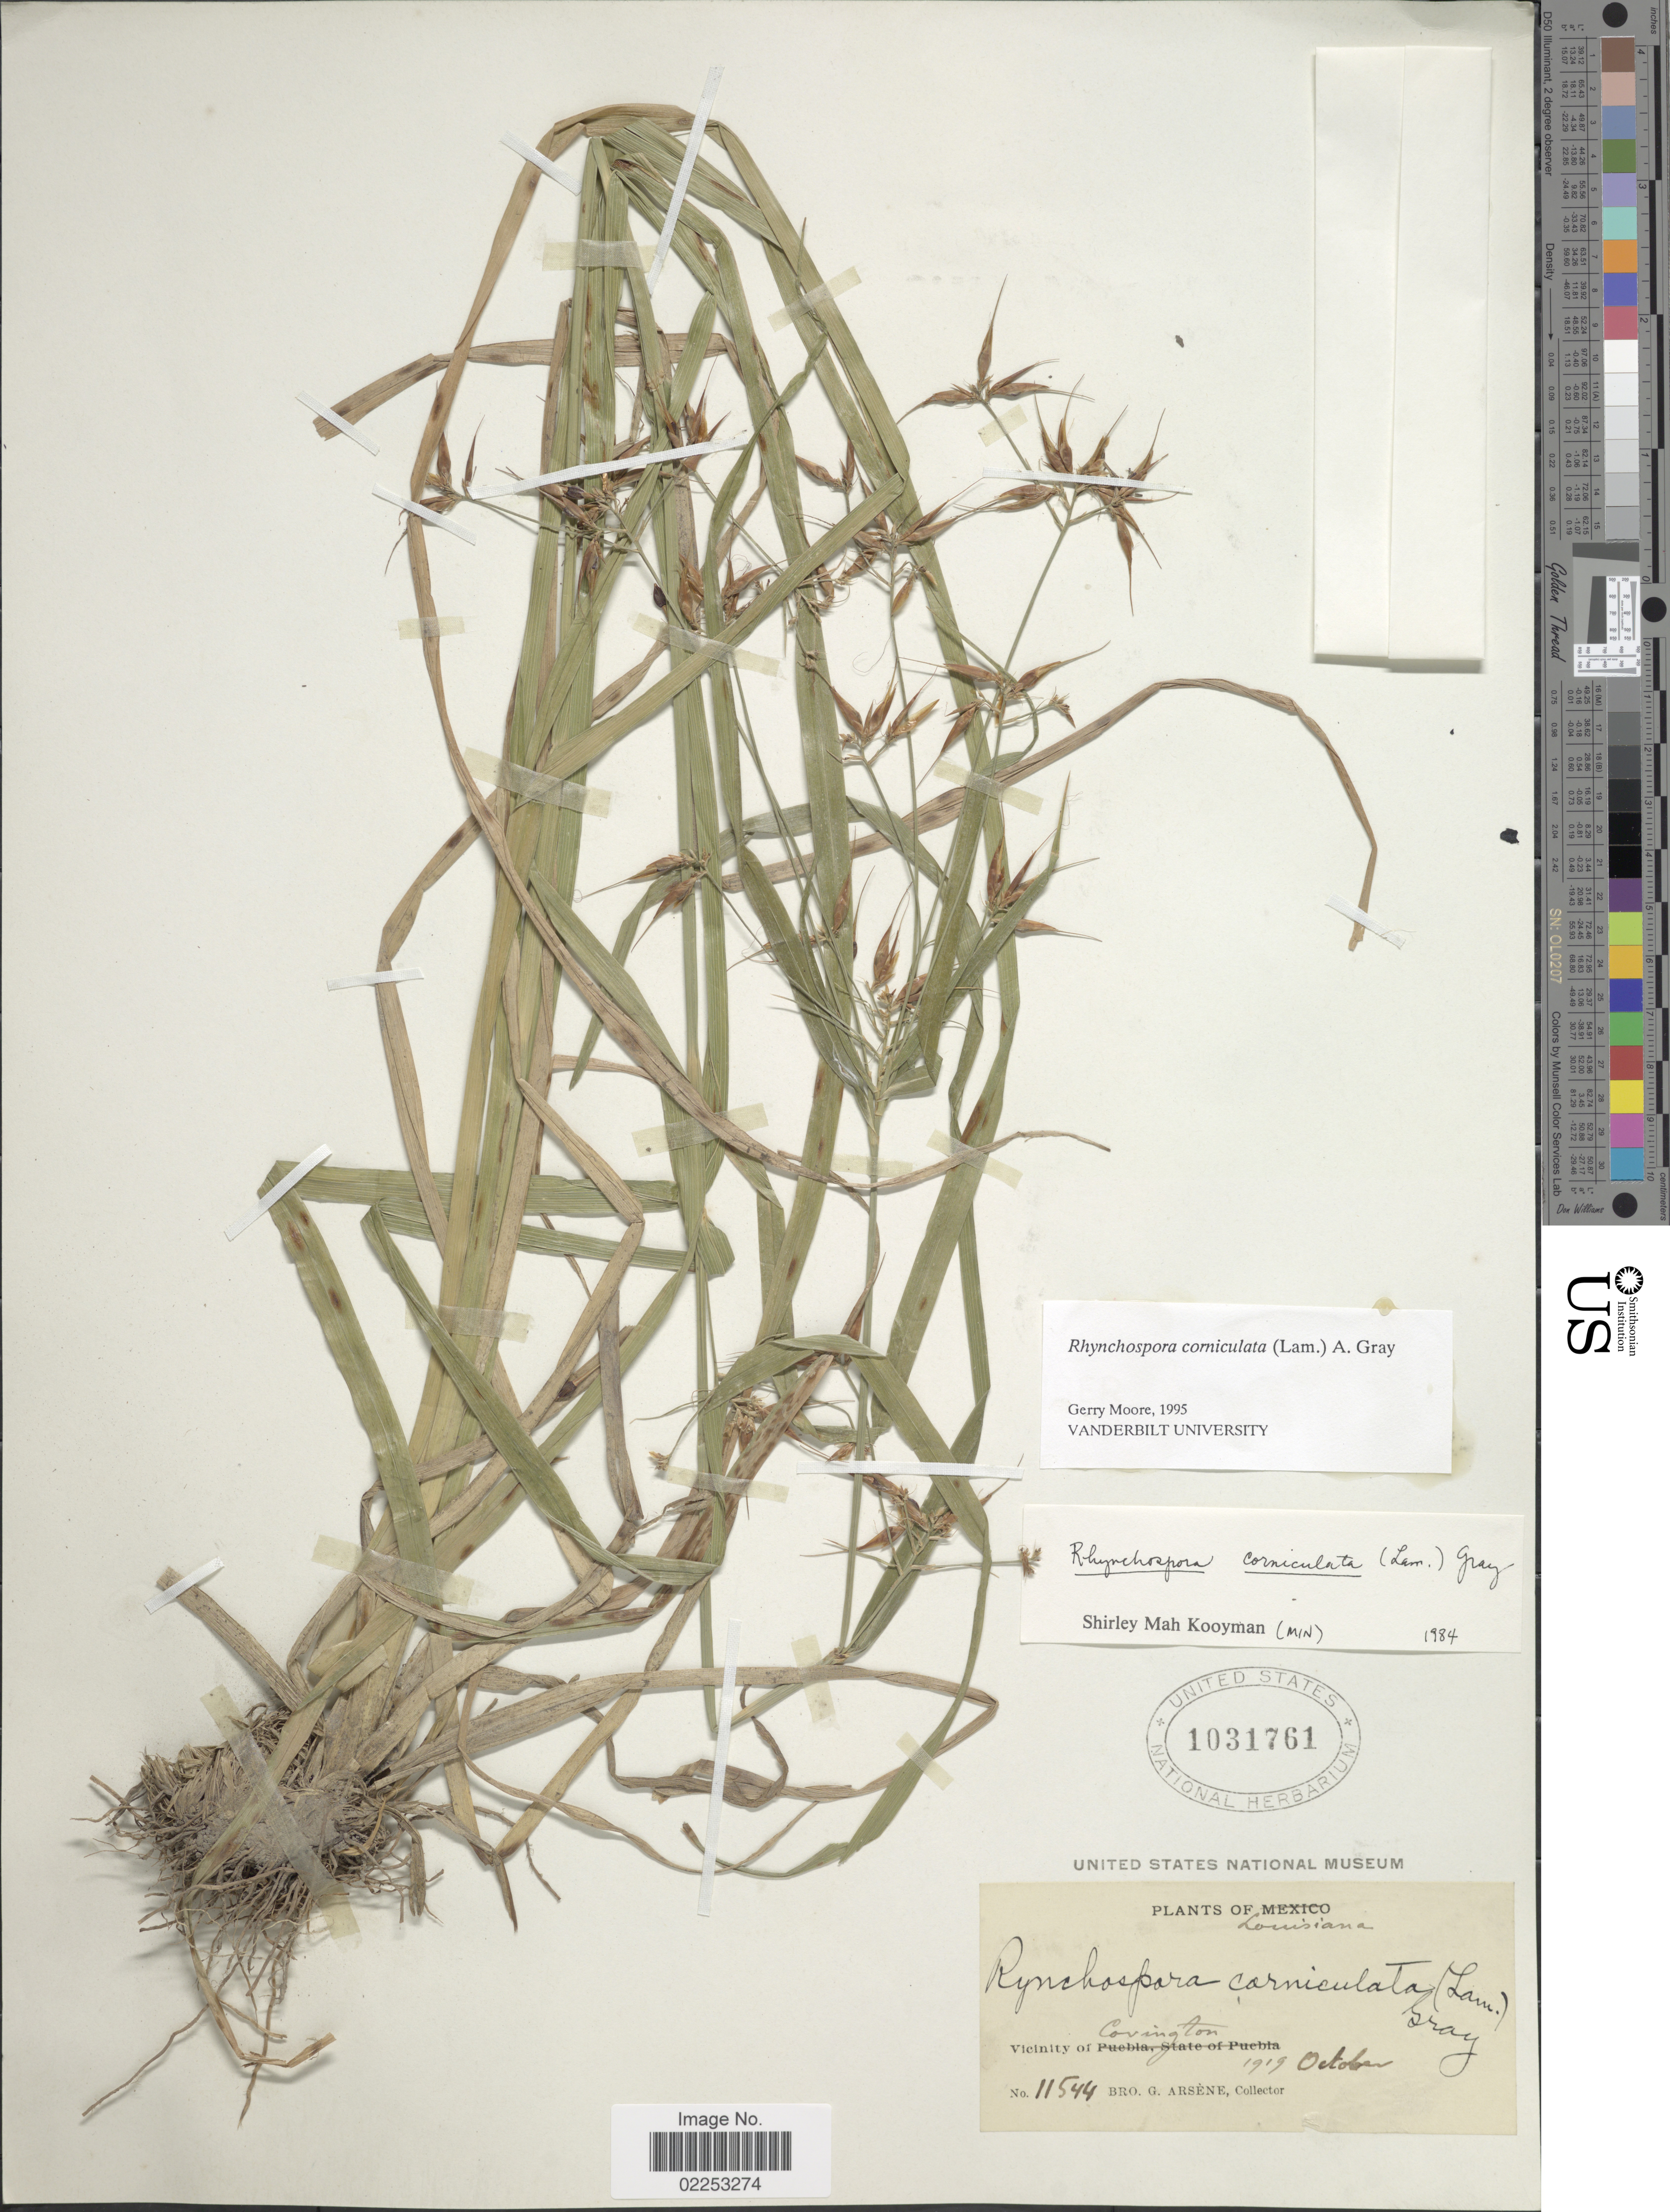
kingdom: Plantae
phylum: Tracheophyta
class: Liliopsida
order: Poales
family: Cyperaceae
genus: Rhynchospora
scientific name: Rhynchospora corniculata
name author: (Lam.) A. Gray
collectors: Bro. G. Arsène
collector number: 11544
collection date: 1919-10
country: United States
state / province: Louisiana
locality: Vicinity of Covington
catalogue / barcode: US 1031761